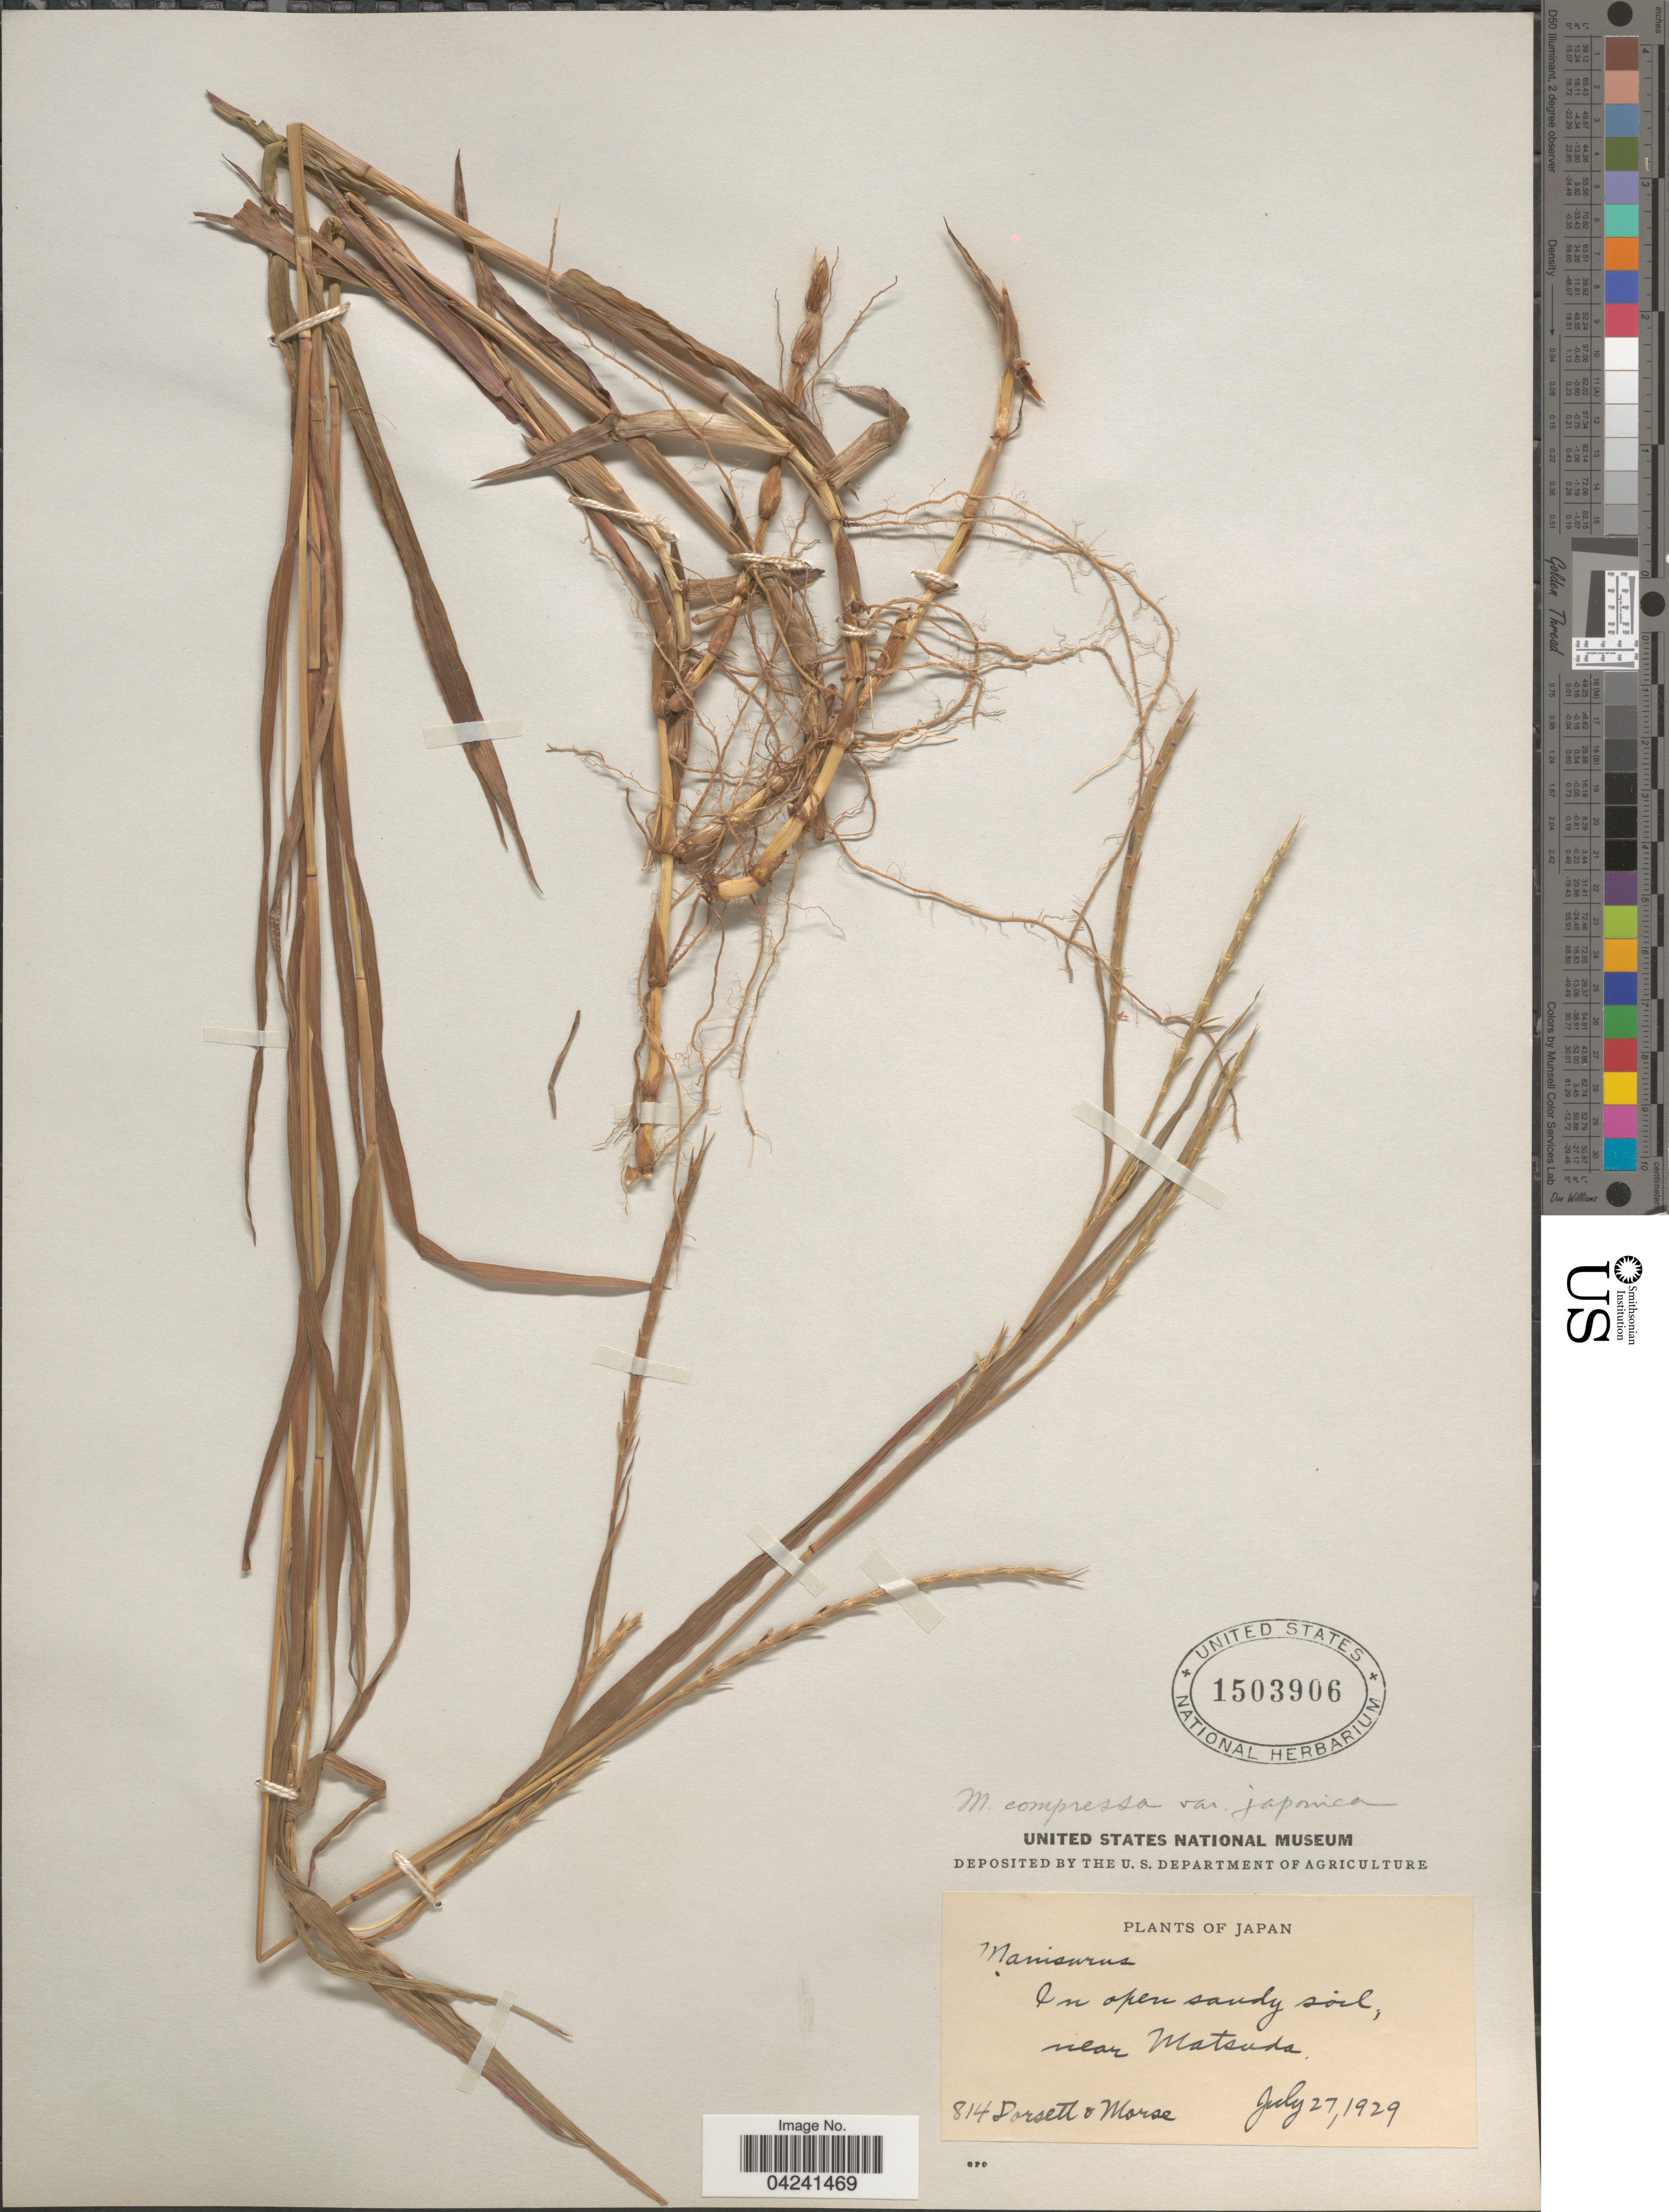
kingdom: Plantae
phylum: Tracheophyta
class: Liliopsida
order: Poales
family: Poaceae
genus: Hemarthria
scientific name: Hemarthria compressa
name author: (L.) R. Br.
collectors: -- Dorsett & -. Morse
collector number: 814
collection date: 1929-07-27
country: Japan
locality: In open sandy soil, near Matsuda.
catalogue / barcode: US 1503906